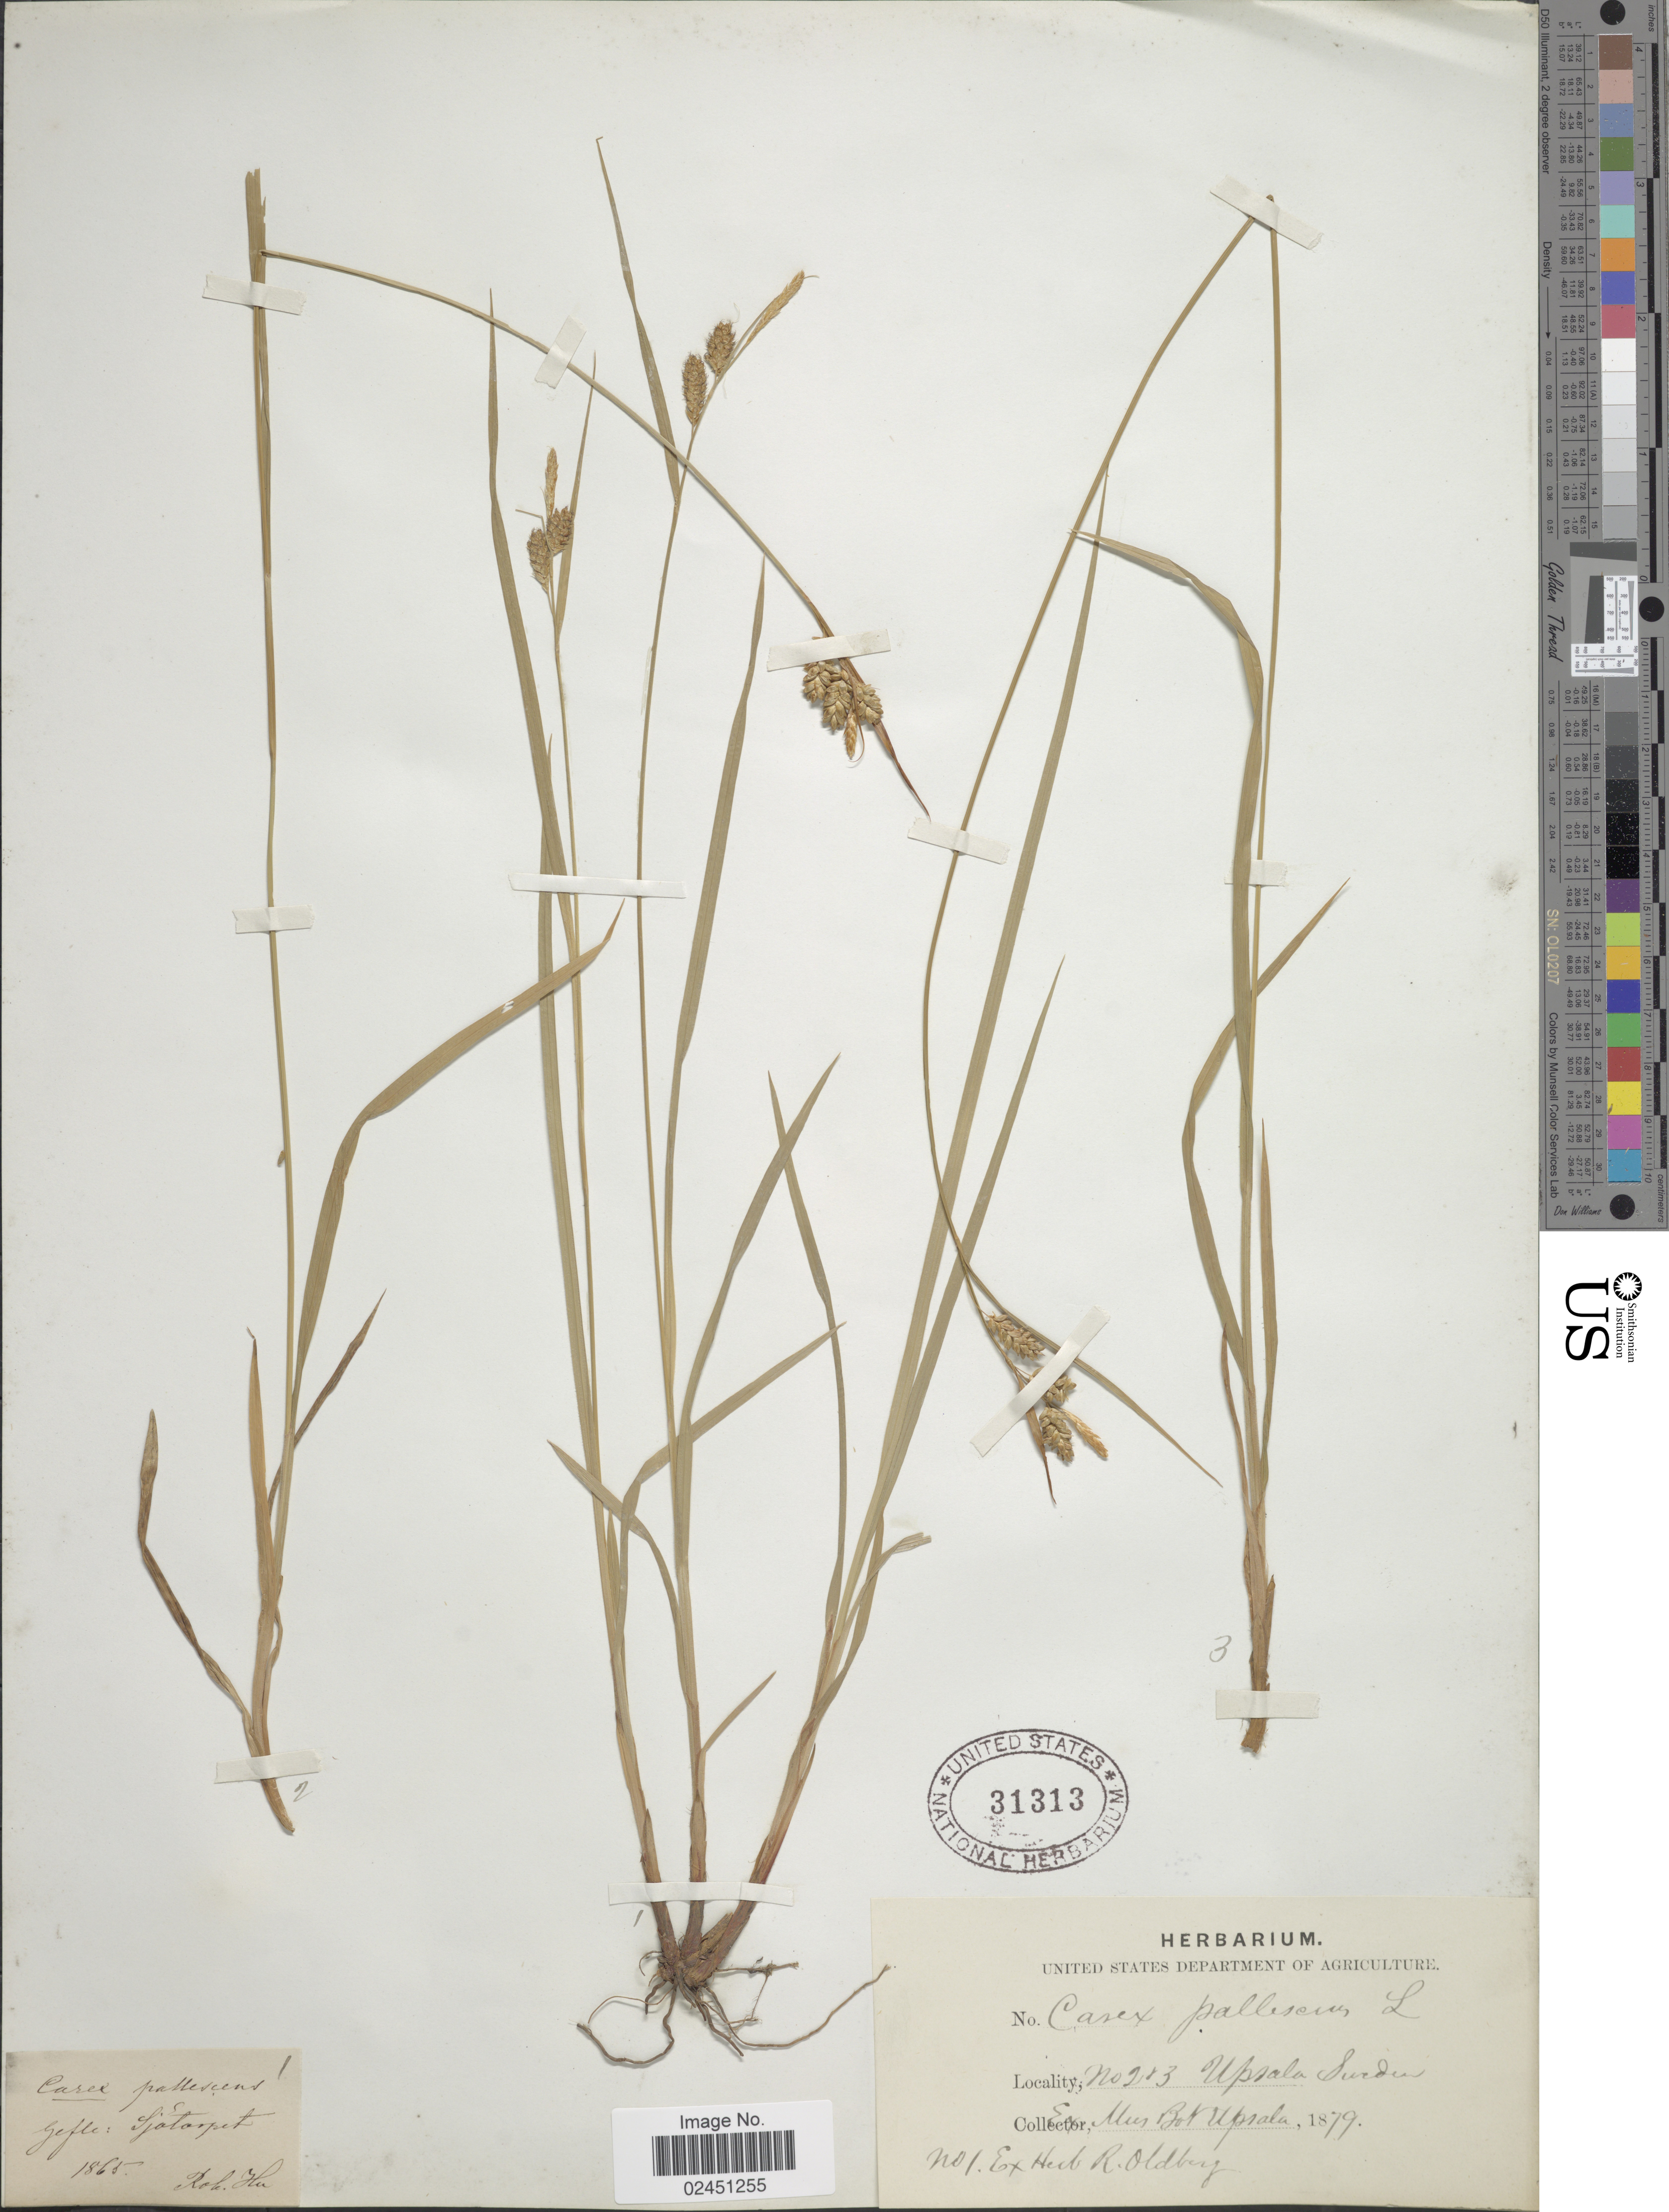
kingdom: Plantae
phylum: Tracheophyta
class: Liliopsida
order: Poales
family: Cyperaceae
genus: Carex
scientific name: Carex pallescens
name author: L.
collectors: R. Hn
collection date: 1865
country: Sweden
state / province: Gävleborg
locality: Gefle, Sjotorpet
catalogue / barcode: US 31313